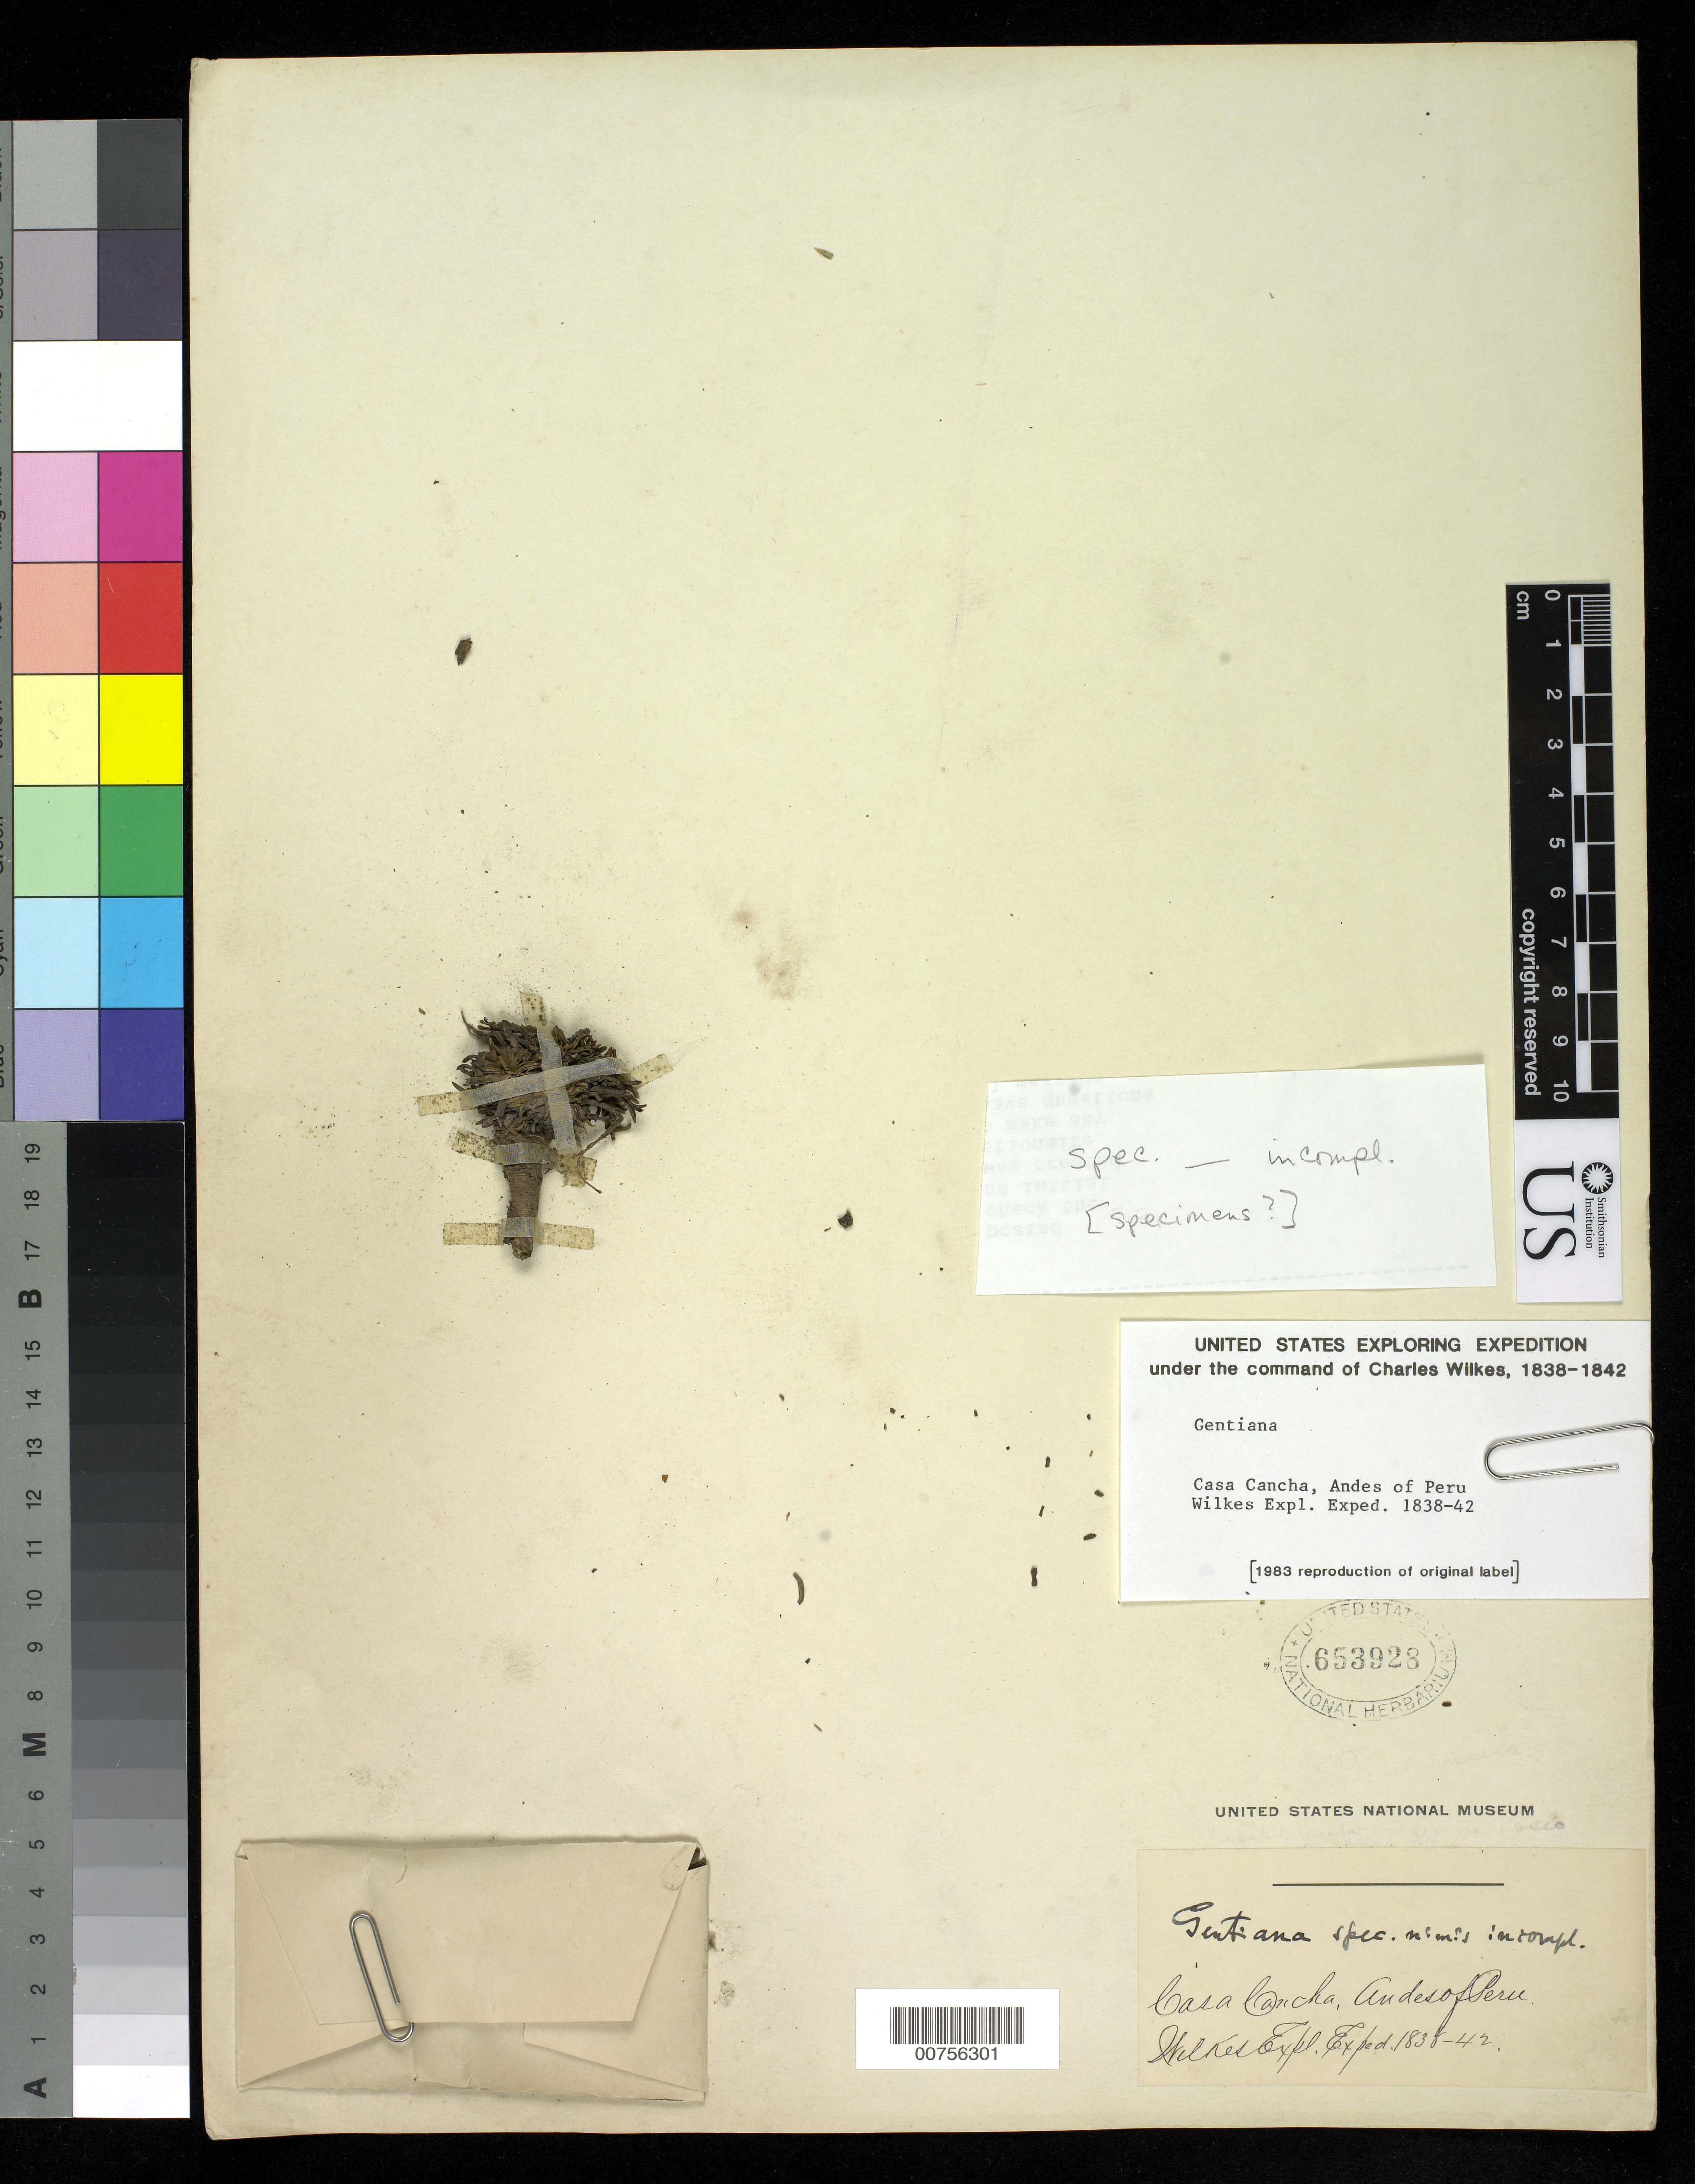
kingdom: Plantae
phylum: Tracheophyta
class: Magnoliopsida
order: Gentianales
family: Gentianaceae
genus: Gentiana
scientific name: Gentiana sp.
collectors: Wilkes Explor. Exped.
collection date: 1838/1842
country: Peru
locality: Casa Cancha, Andes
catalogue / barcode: US 653928